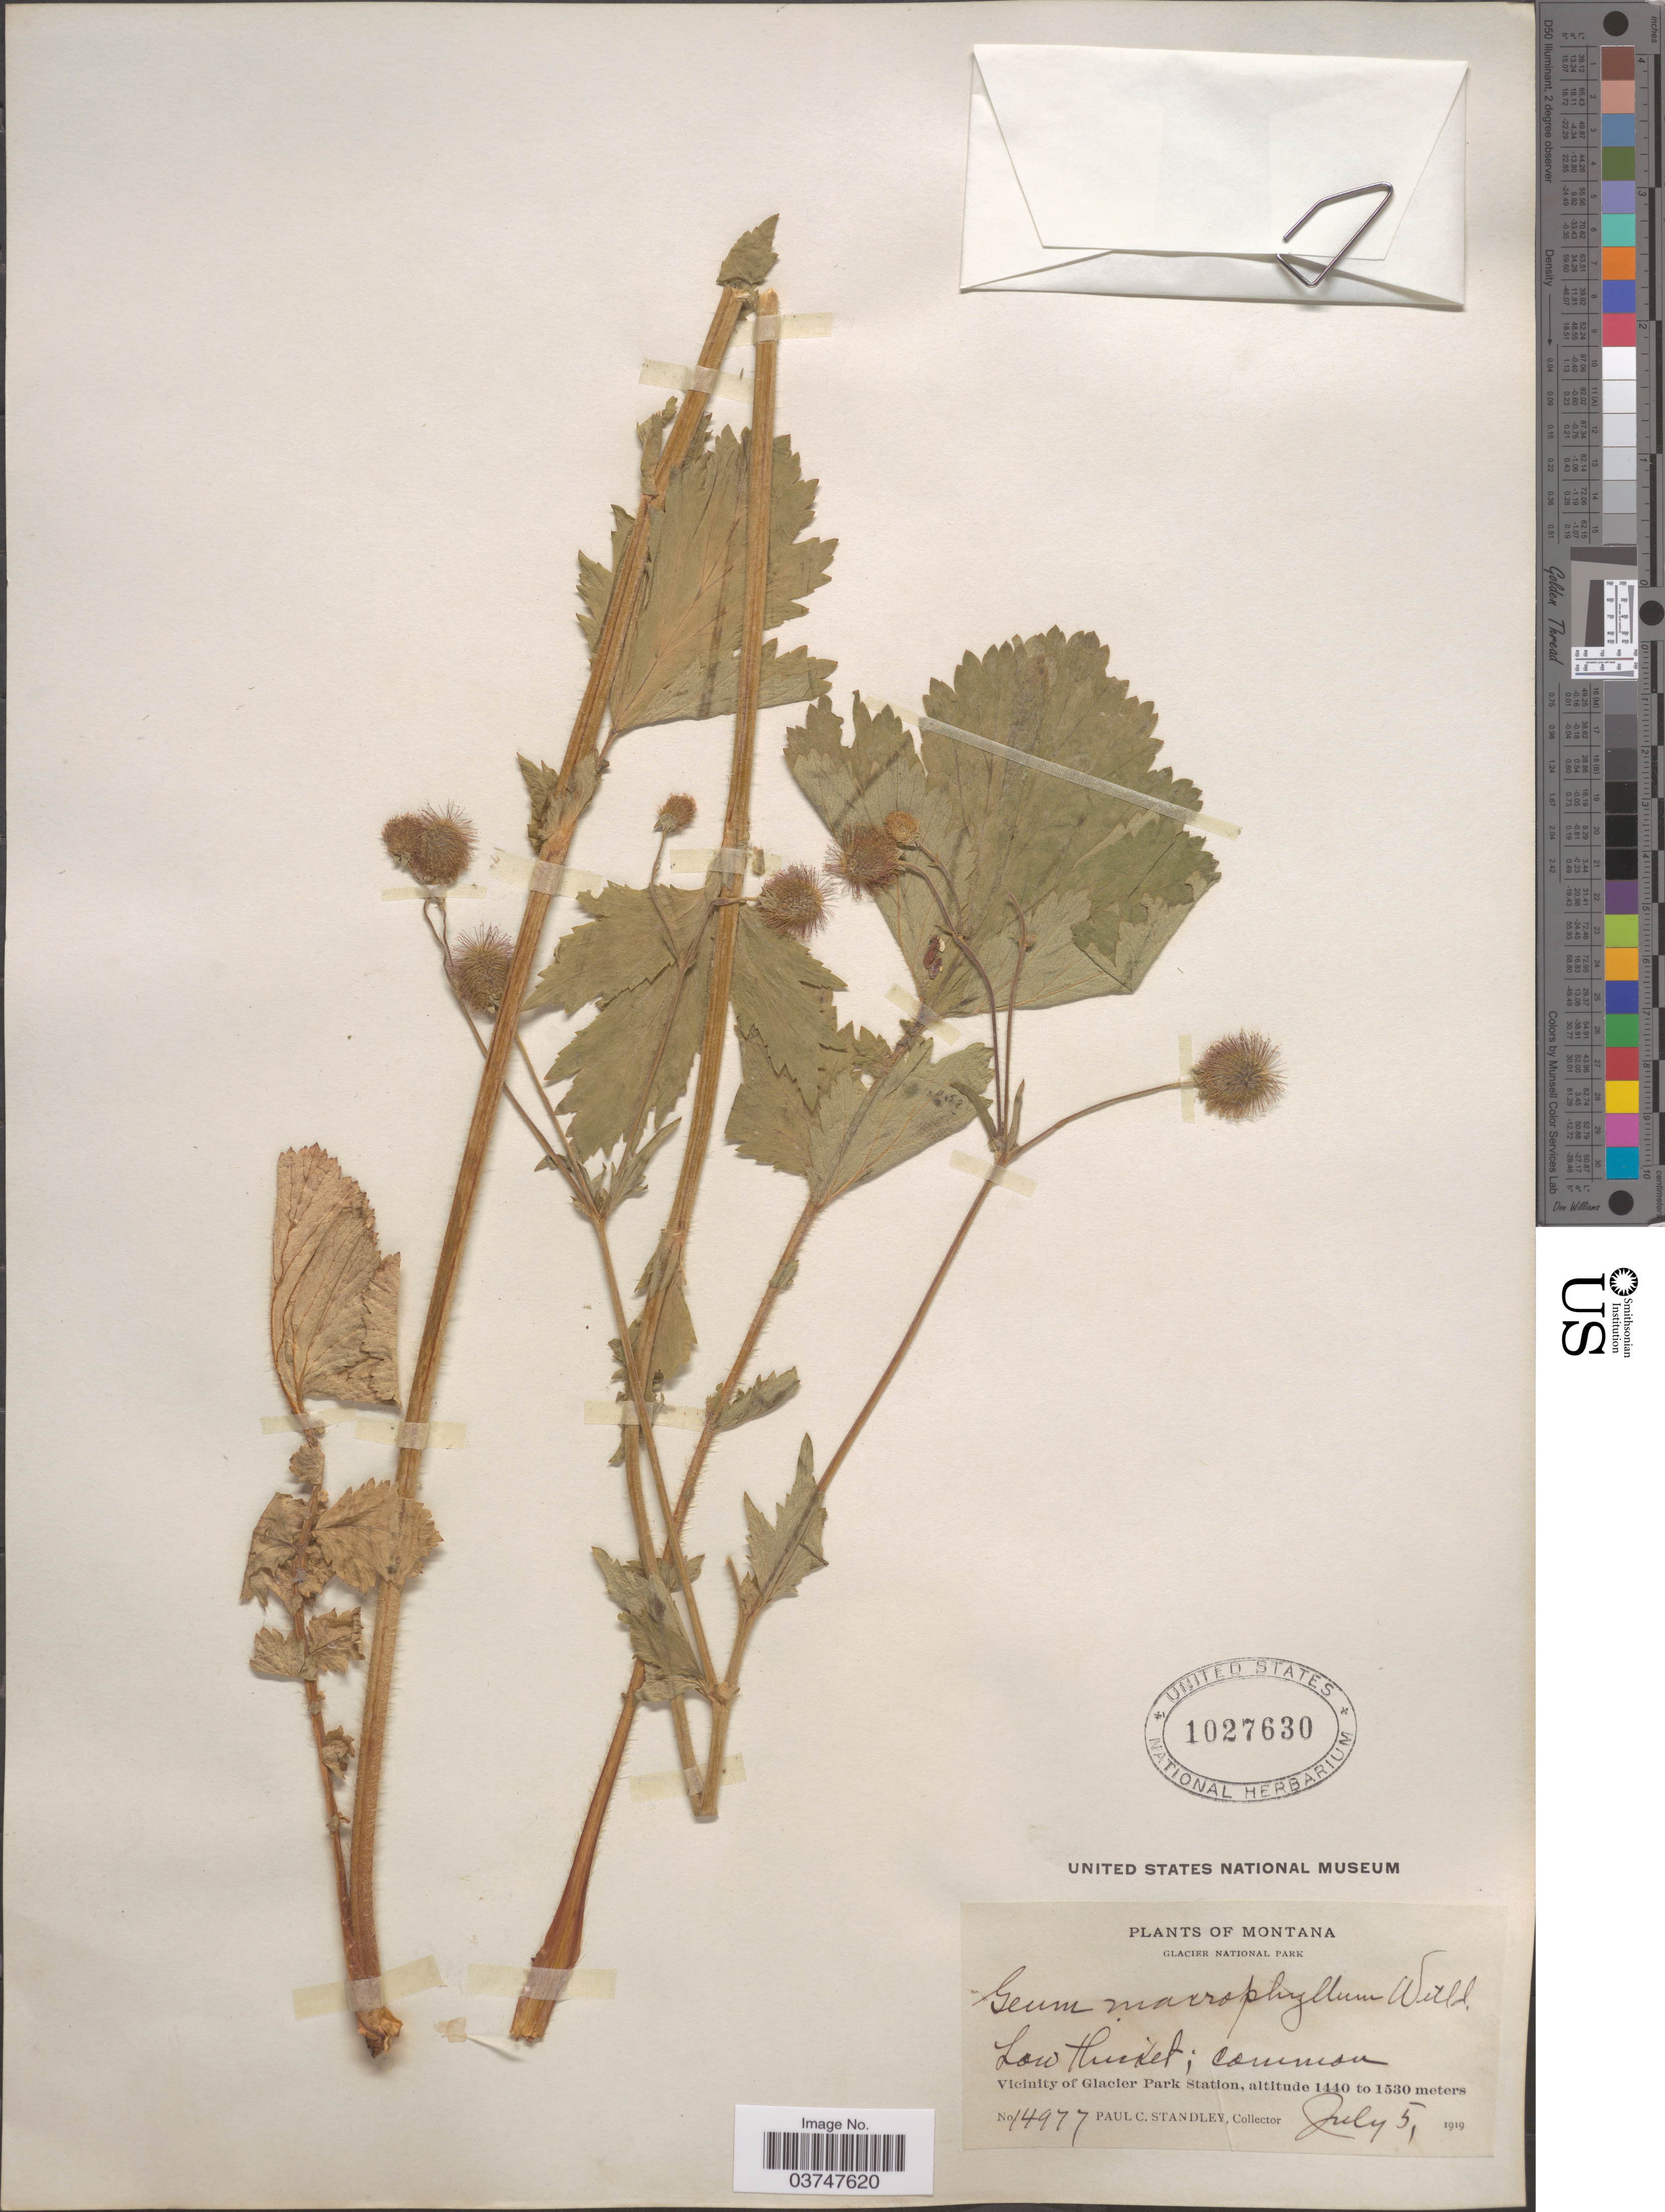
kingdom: Plantae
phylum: Tracheophyta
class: Magnoliopsida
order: Rosales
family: Rosaceae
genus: Geum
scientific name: Geum macrophyllum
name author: Willd.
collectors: P. C. Standley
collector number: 14977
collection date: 1919-07-05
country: United States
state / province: Montana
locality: Glacier National Park. Low thicket. Vicinity of Glacier Park Station.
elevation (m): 1440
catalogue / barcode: US 1027630